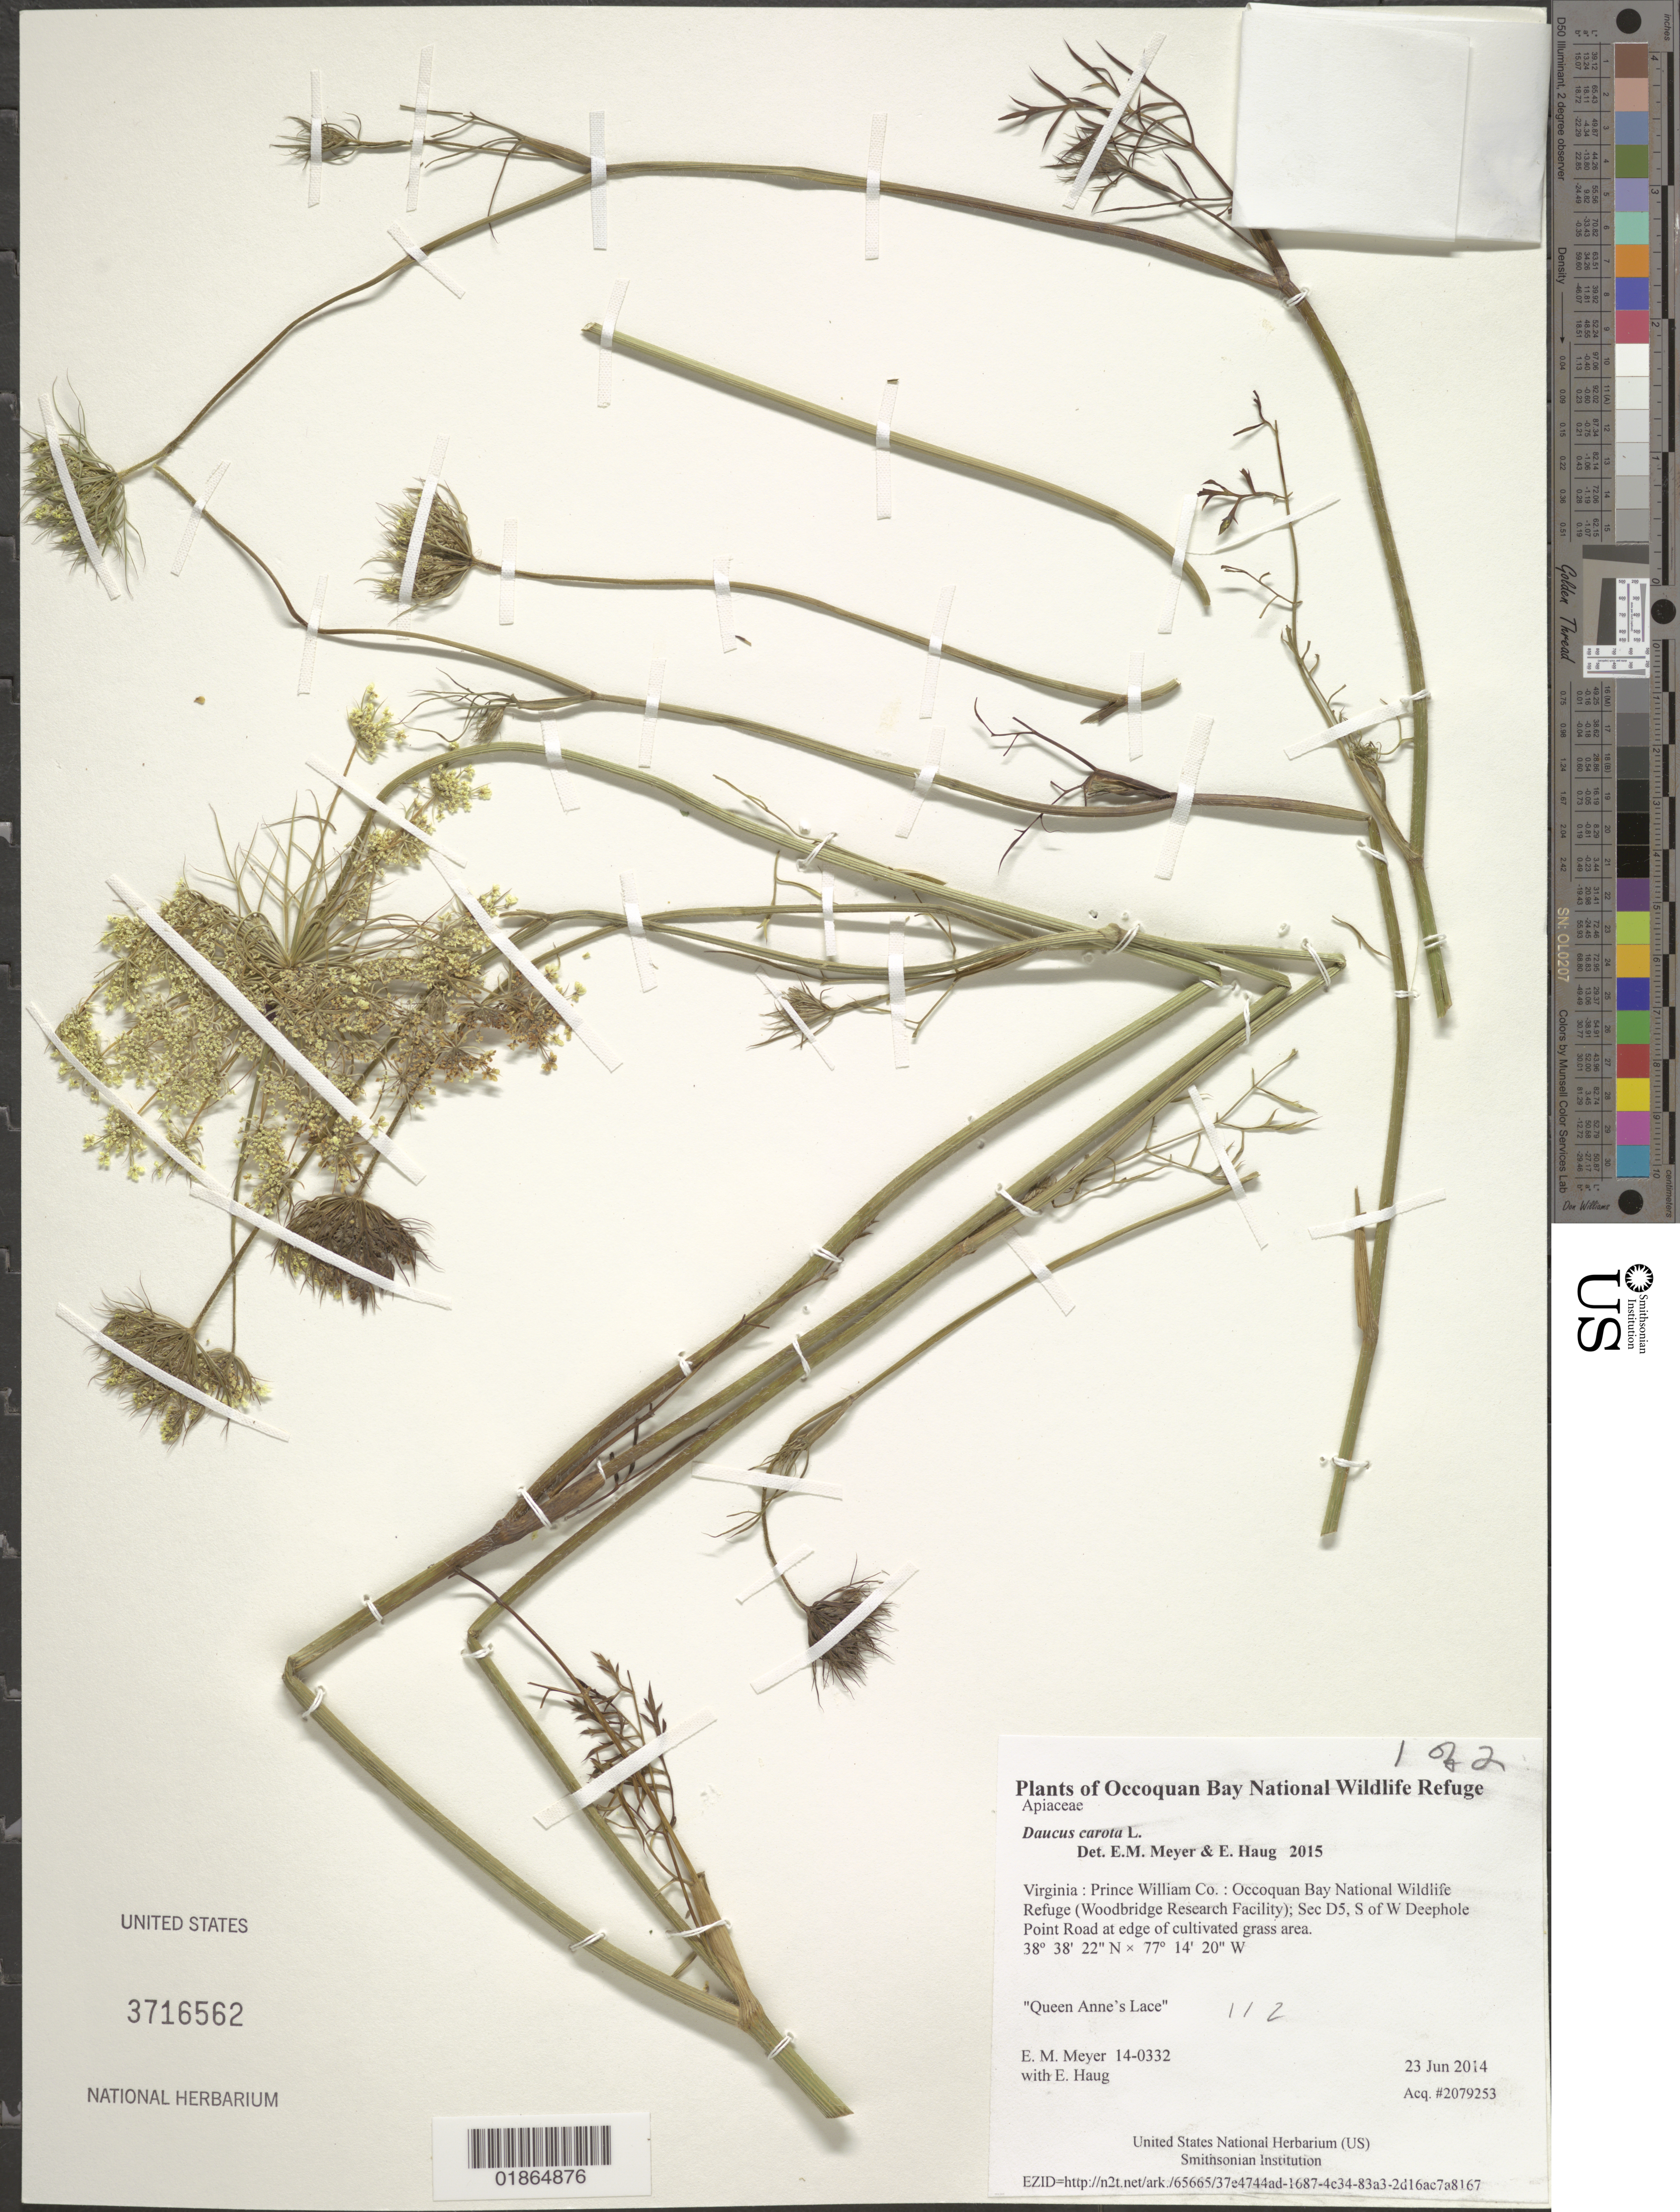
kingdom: Plantae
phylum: Tracheophyta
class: Magnoliopsida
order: Apiales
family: Apiaceae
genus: Daucus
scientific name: Daucus carota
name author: L.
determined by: Meyer, E. M.; Haug, E.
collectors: E. M. Meyer & E. Haug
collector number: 14-0332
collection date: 2014-06-23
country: United States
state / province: Virginia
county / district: Prince William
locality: Occoquan Bay National Wildlife Refuge (Woodbridge Research Facility); Sec D5, S of W Deephole Point Road at edge of cultivated grass area.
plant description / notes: Queen Anne's Lace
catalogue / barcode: US 3716562